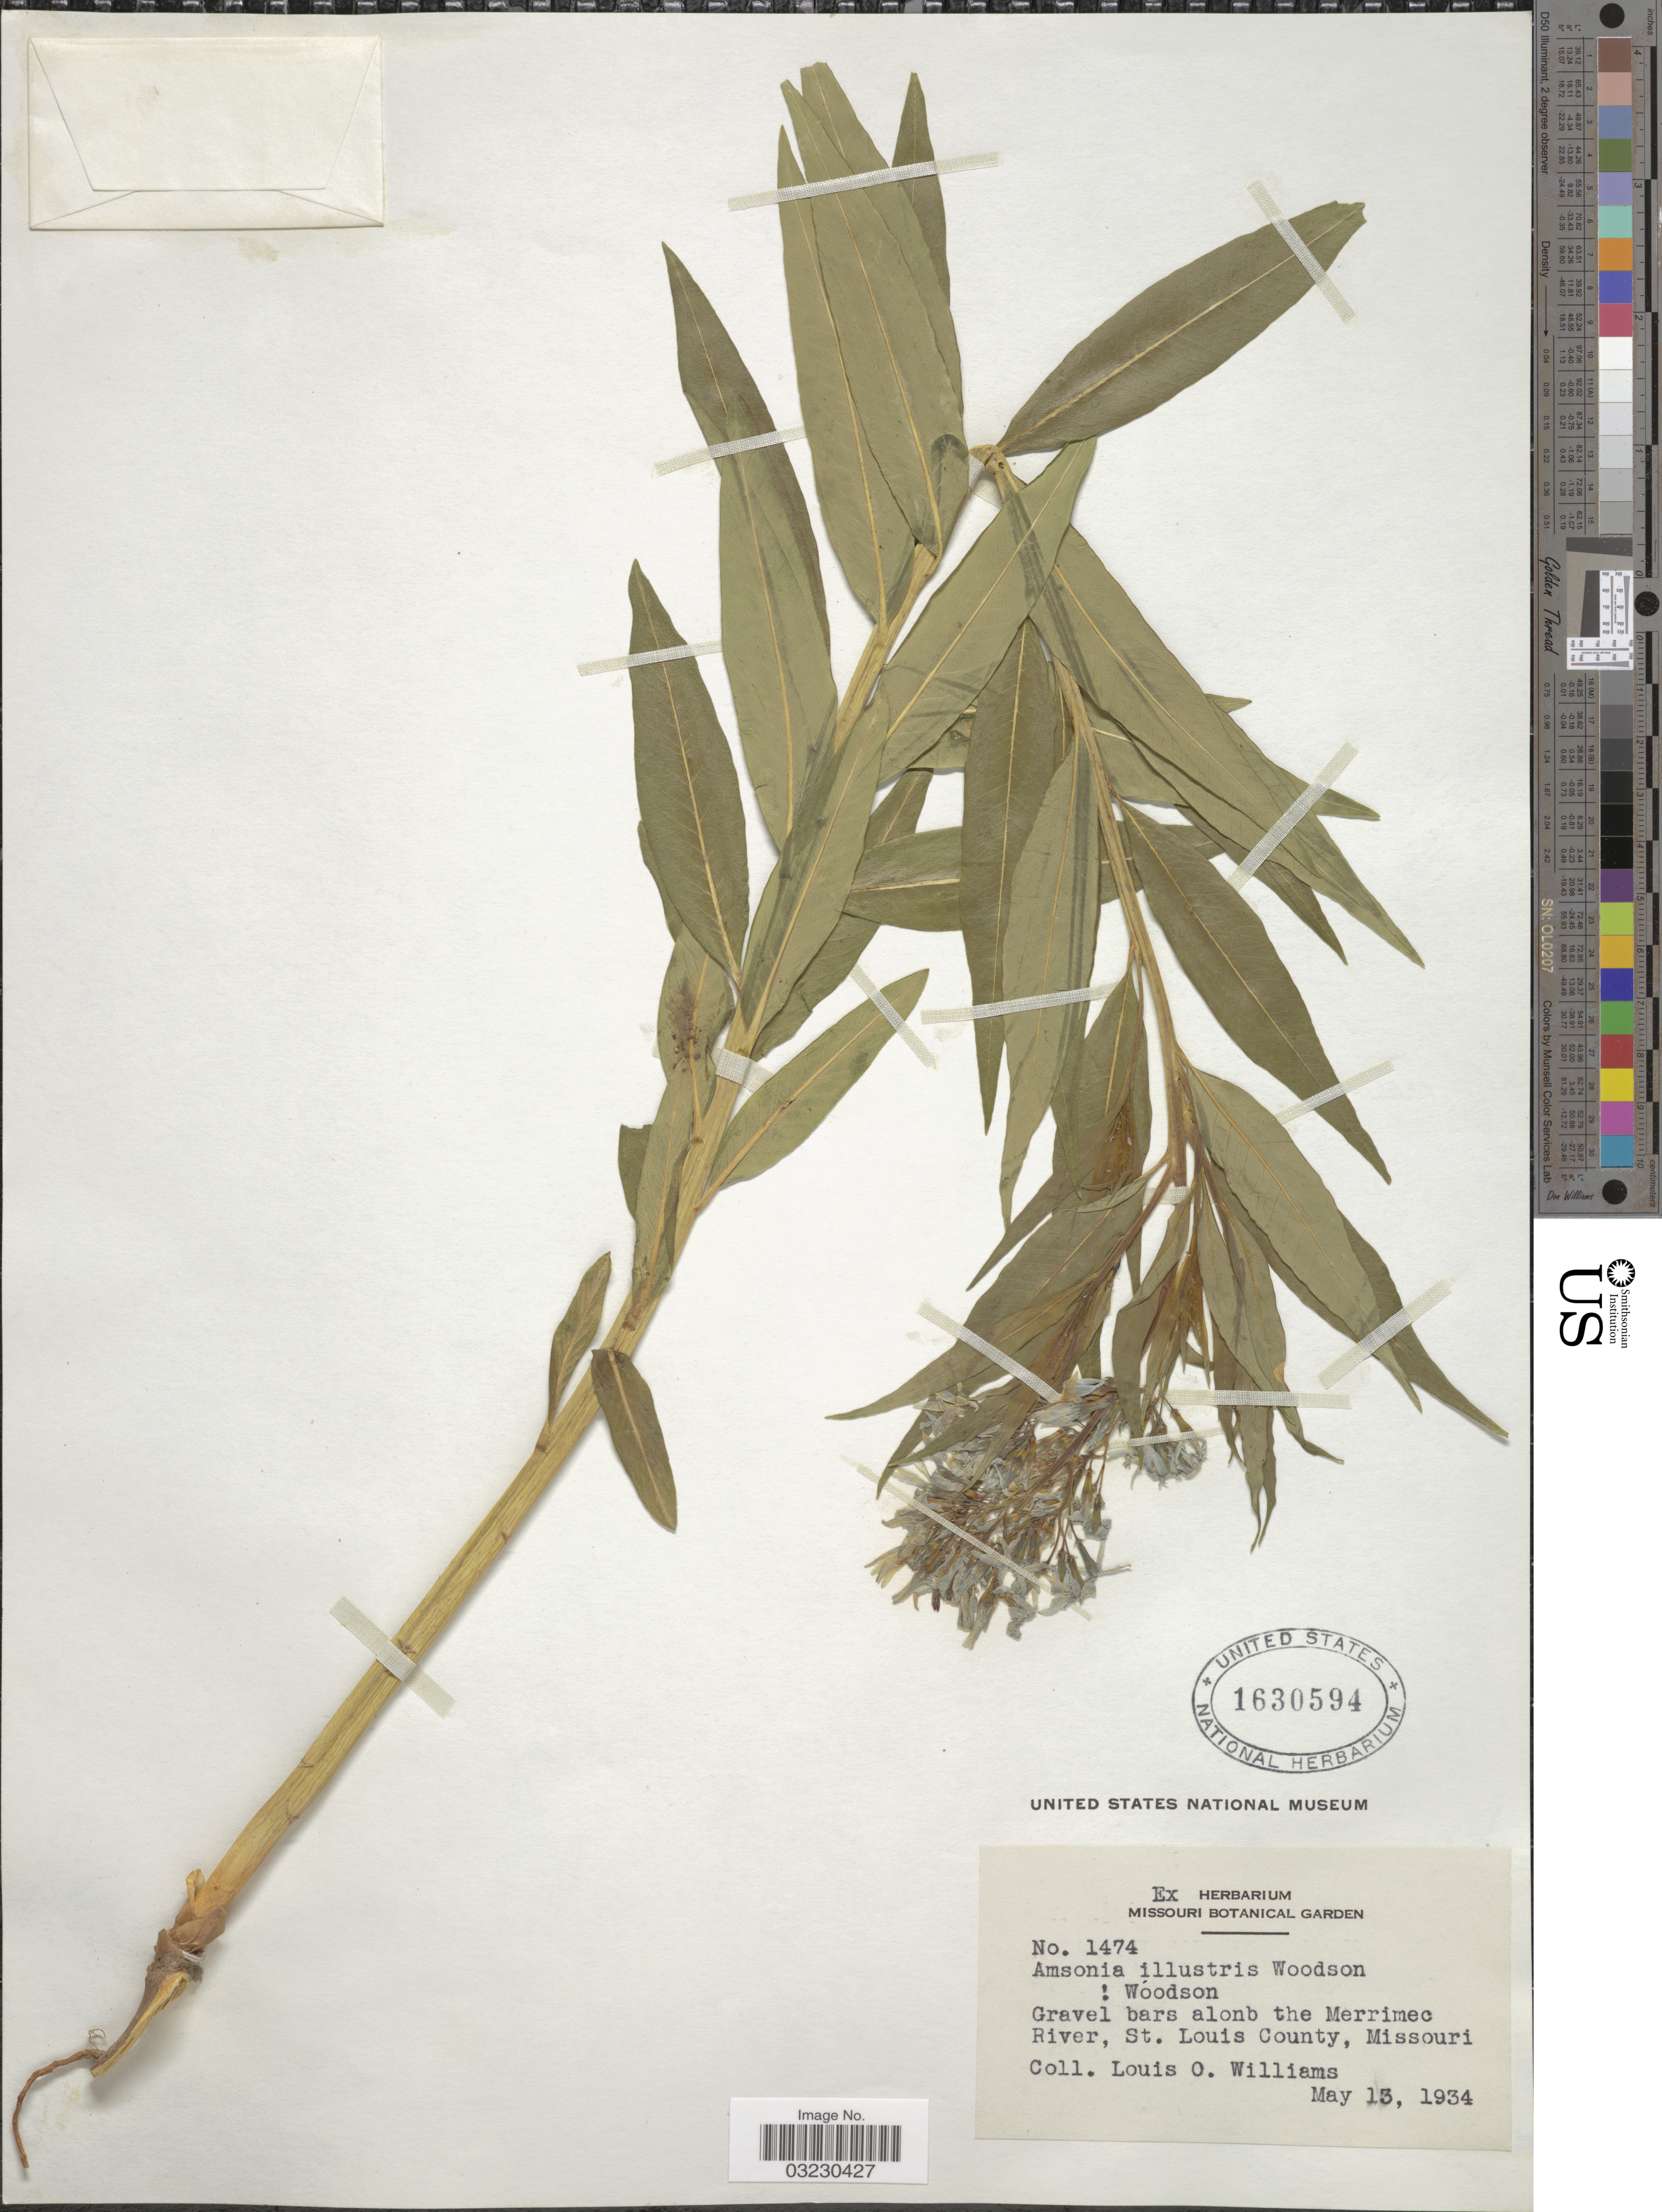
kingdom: Plantae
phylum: Tracheophyta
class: Magnoliopsida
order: Gentianales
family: Apocynaceae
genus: Amsonia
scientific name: Amsonia illustris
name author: Woodson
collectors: L. O. Williams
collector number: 1474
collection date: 1934-05-13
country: United States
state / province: Missouri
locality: Gravel bars alonb the Merrimec River, St. Louis County.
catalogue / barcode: US 1630594